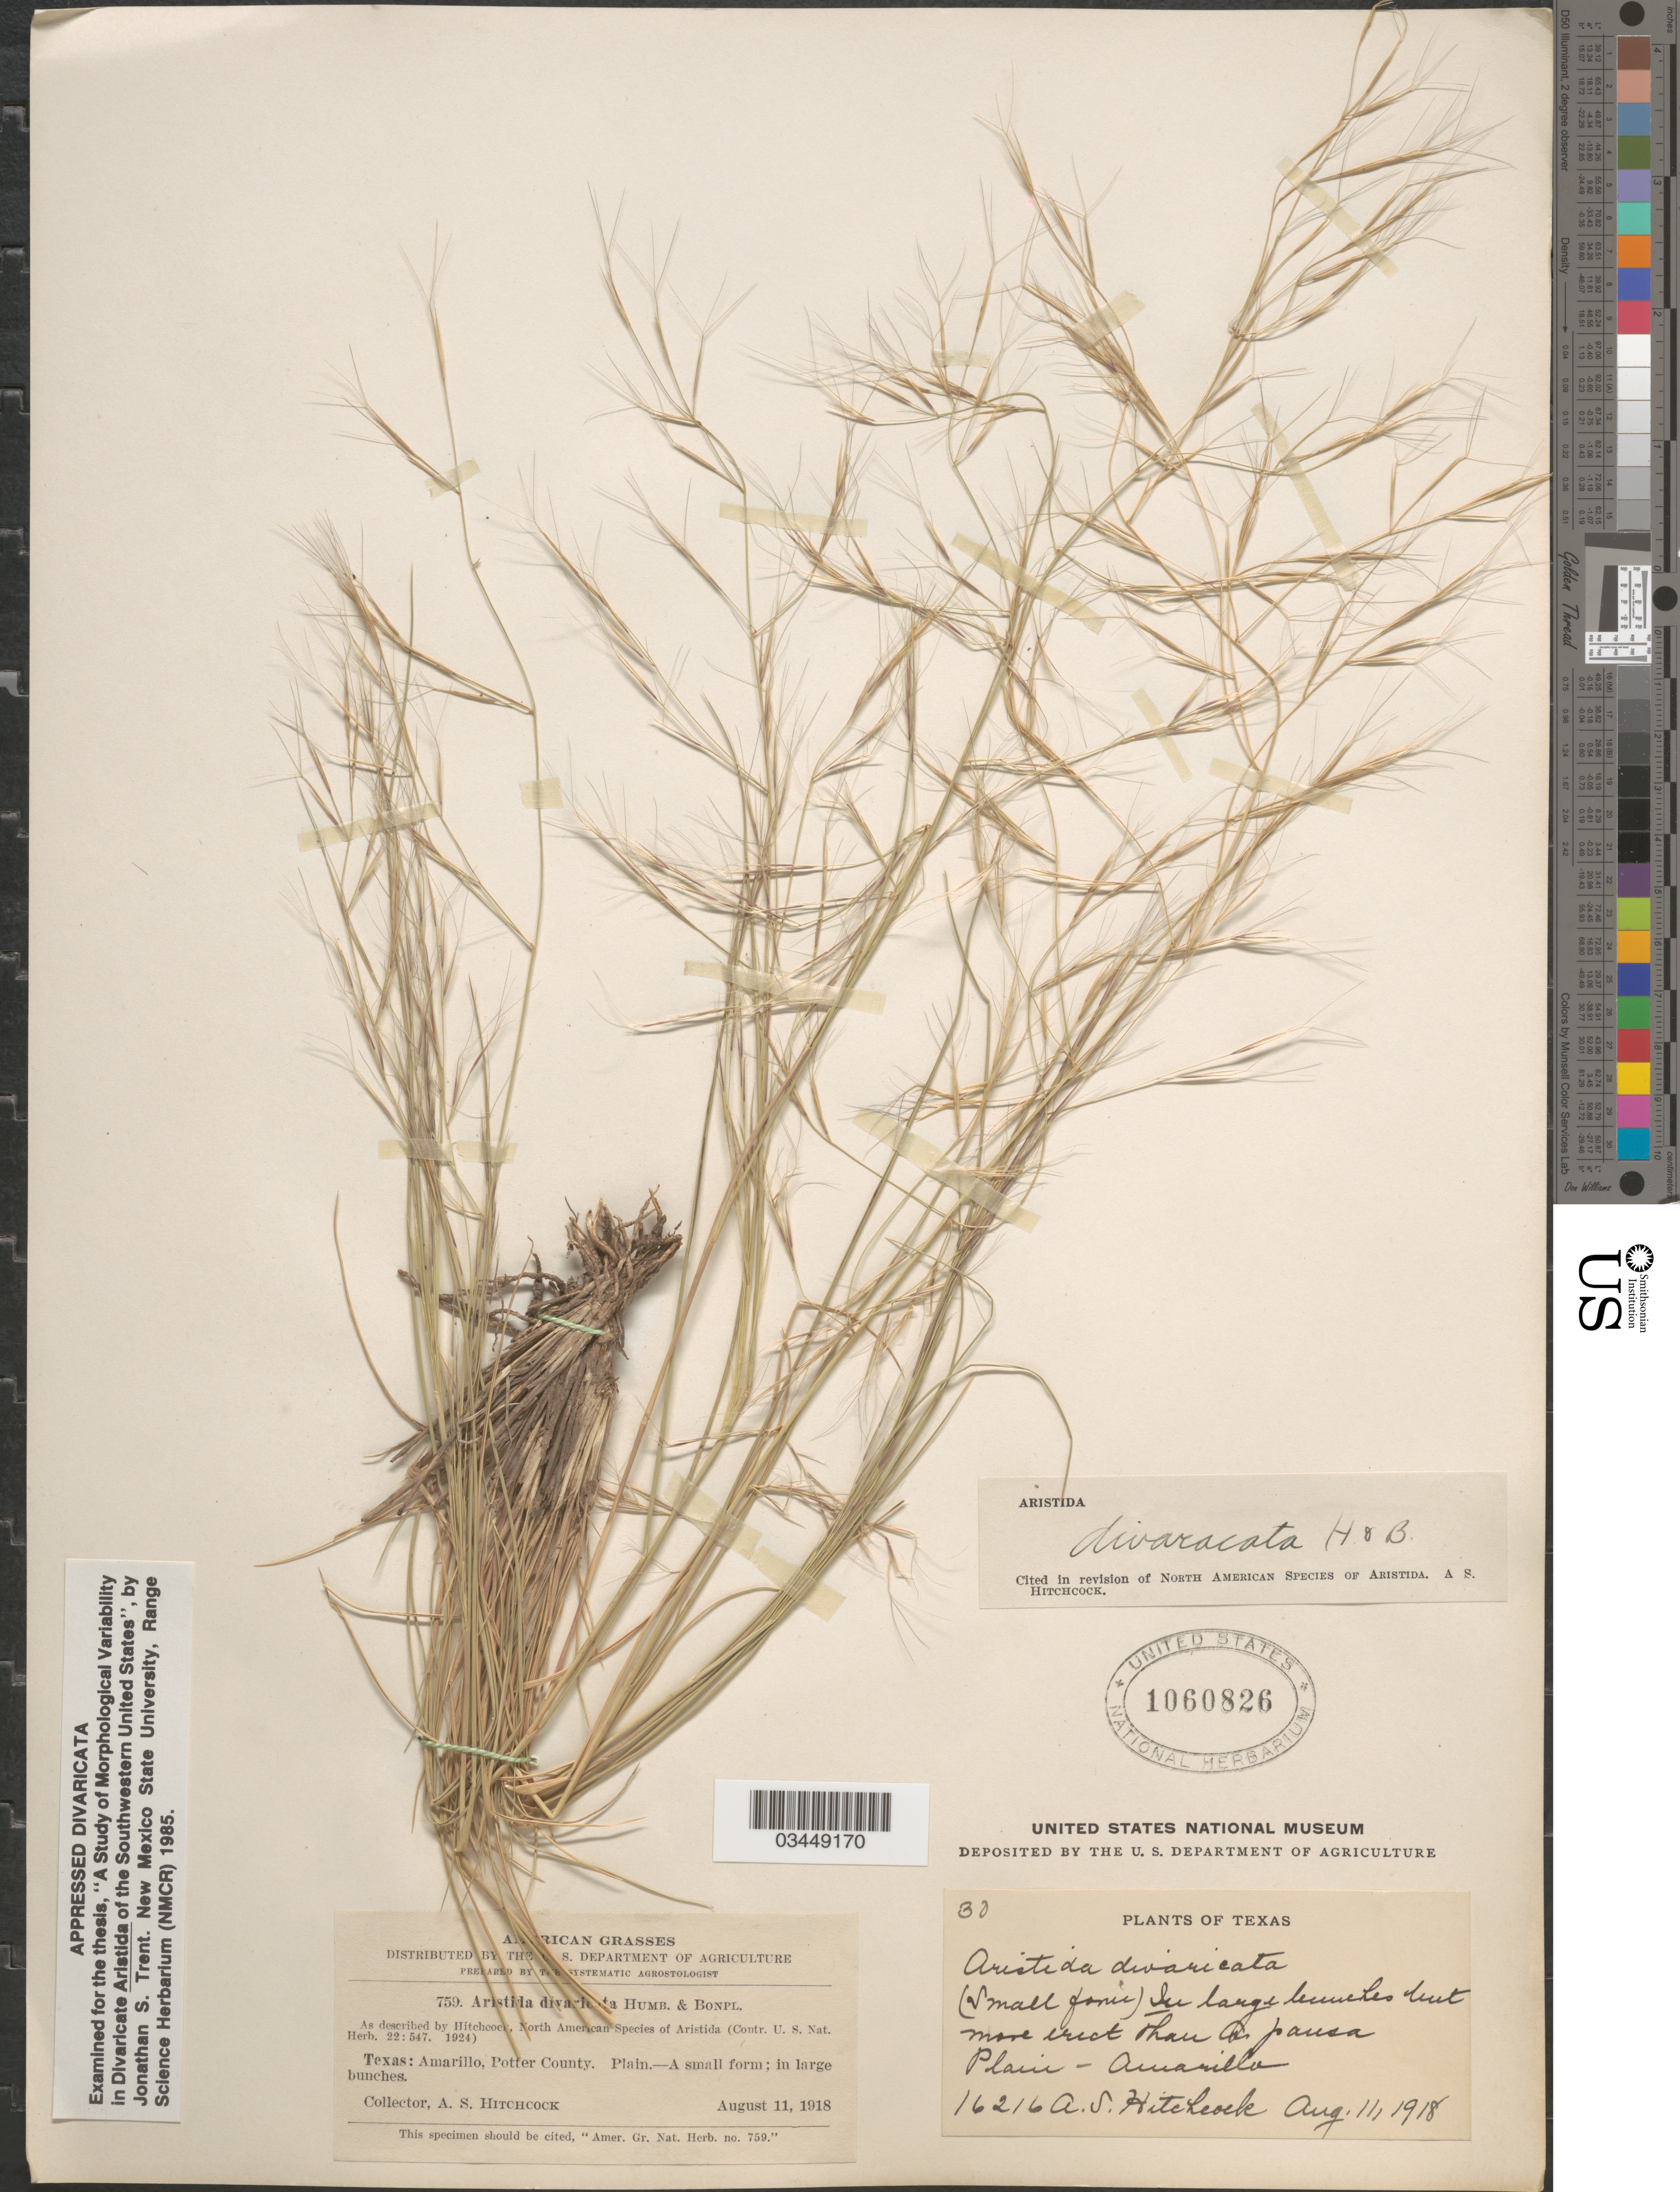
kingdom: Plantae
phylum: Tracheophyta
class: Liliopsida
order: Poales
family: Poaceae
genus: Aristida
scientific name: Aristida divaricata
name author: Humb. & Bonpl. ex Willd.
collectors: A. S. Hitchcock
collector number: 16216/759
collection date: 1918-08-11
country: United States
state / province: Texas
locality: Plain-Amarillo.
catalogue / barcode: US 1060826